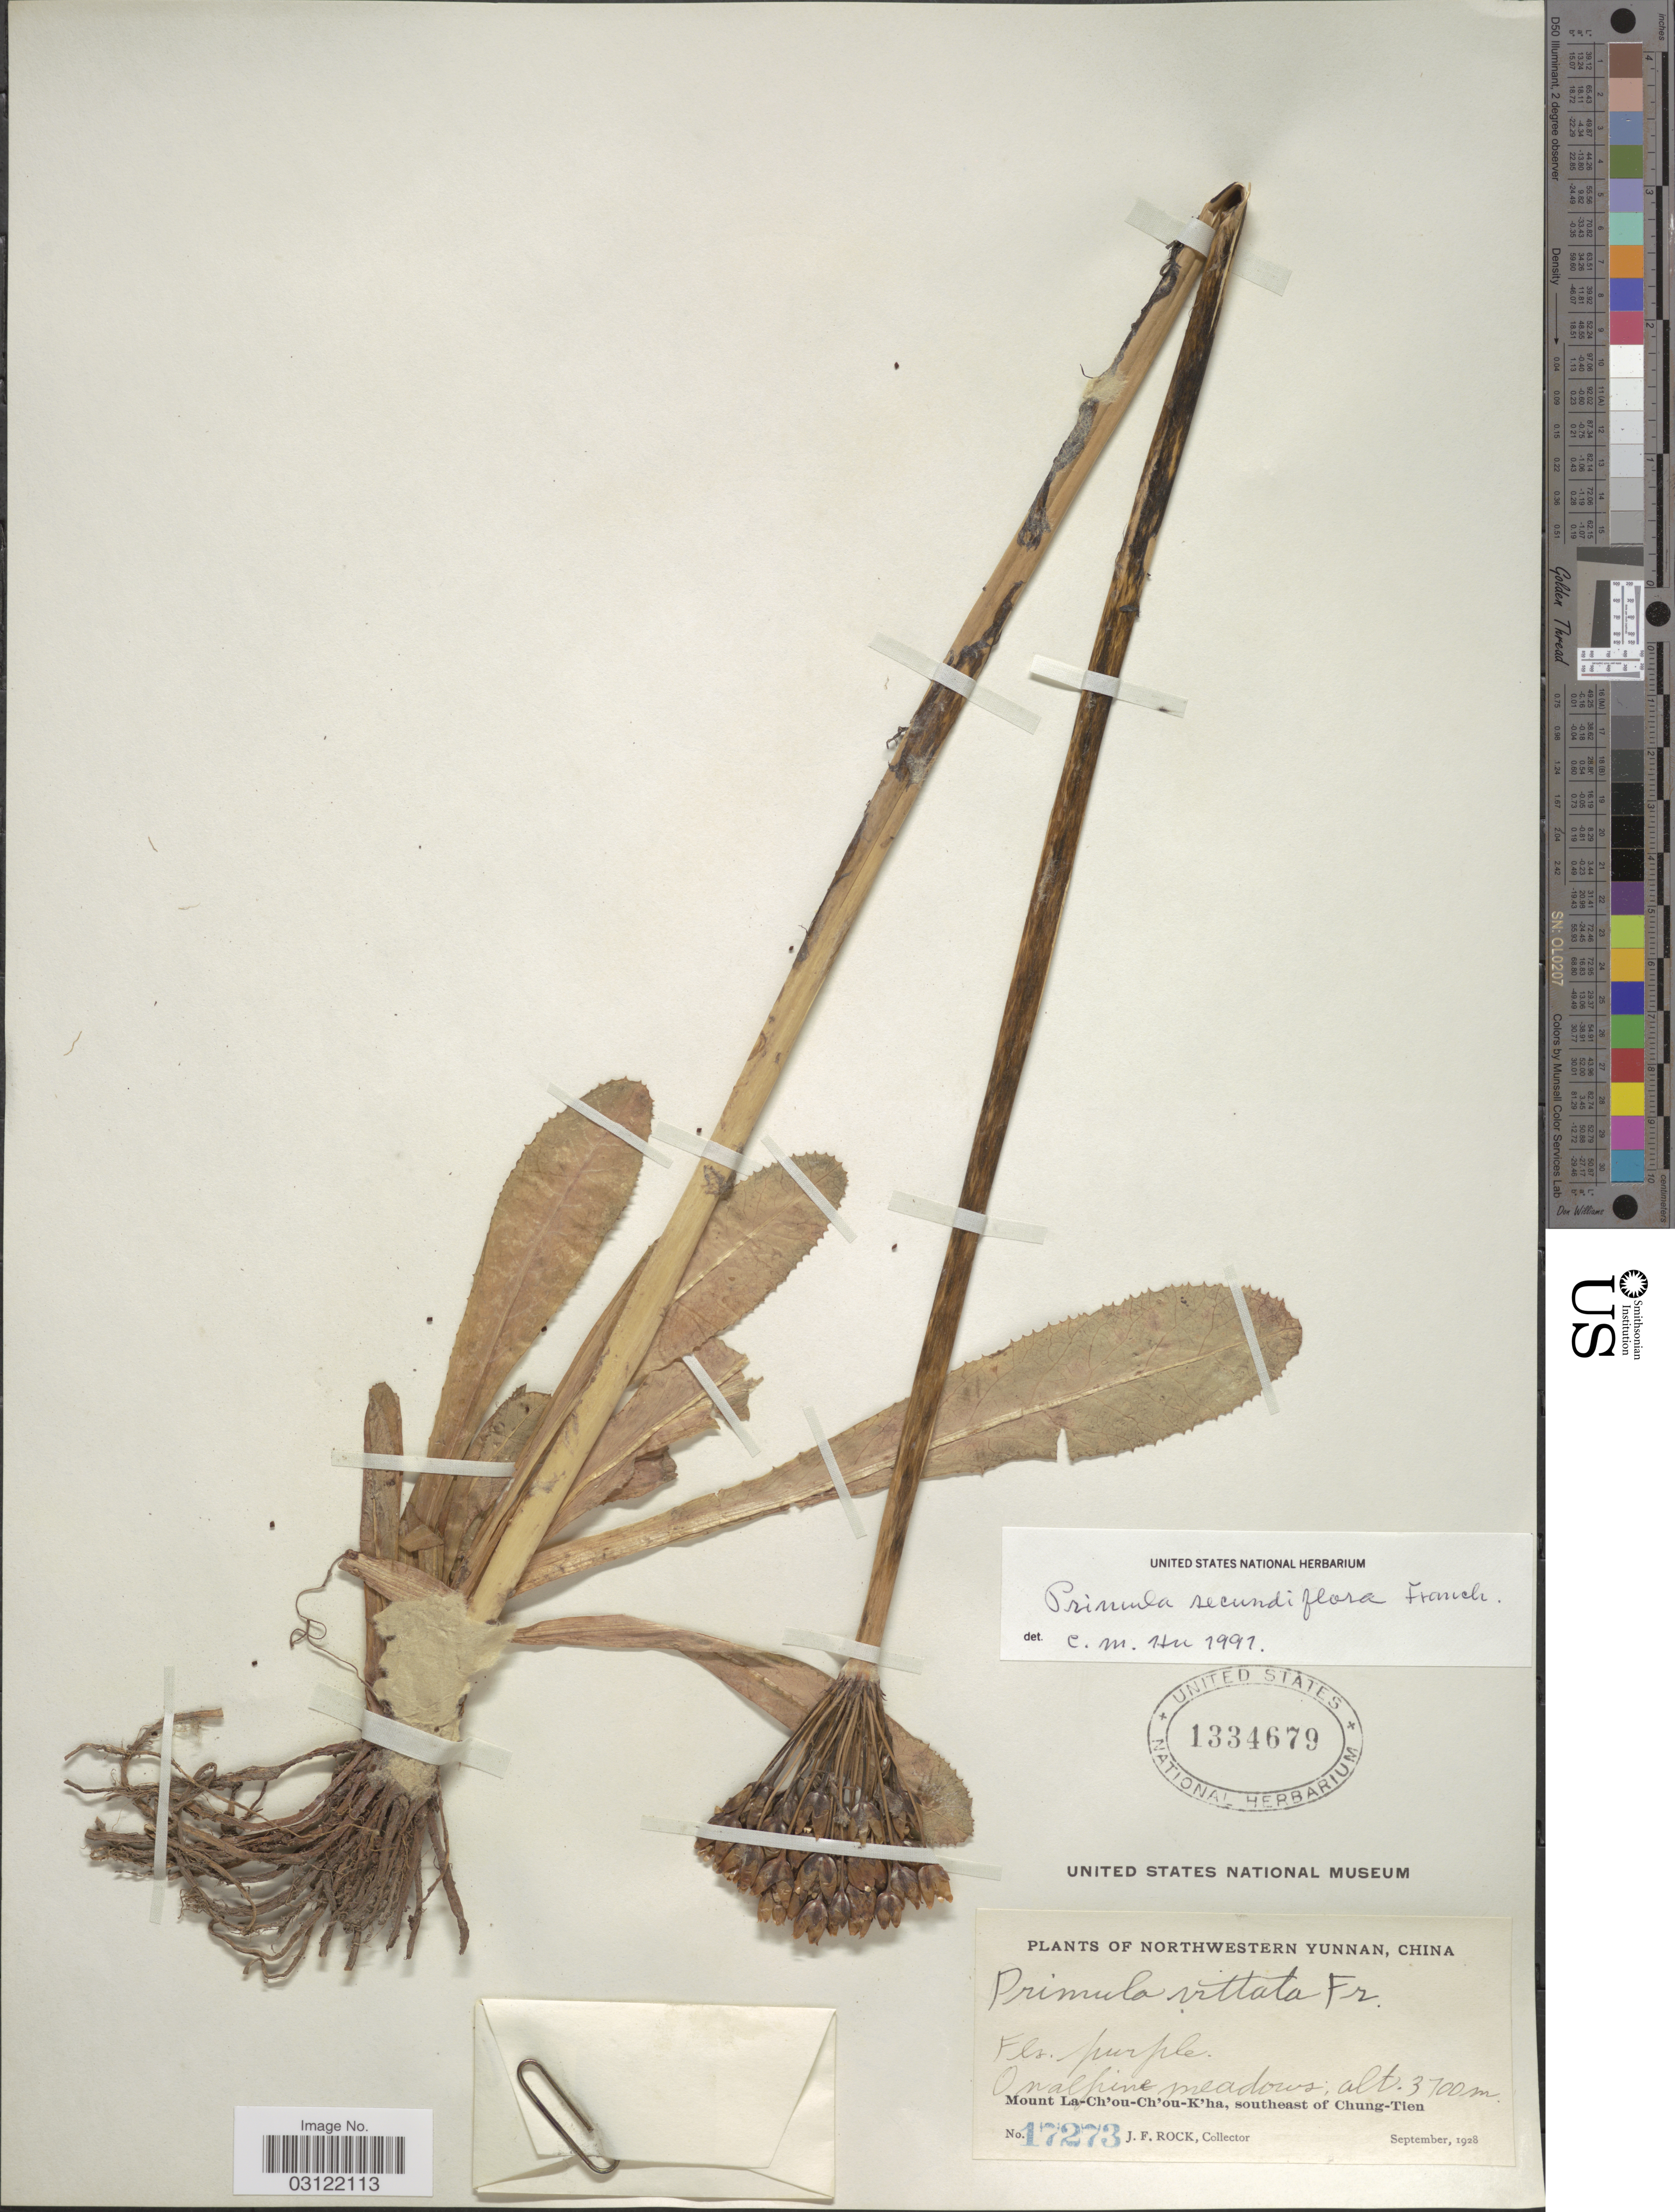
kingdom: Plantae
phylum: Tracheophyta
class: Magnoliopsida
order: Ericales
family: Primulaceae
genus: Primula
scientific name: Primula secundiflora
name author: Franch.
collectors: J. Rock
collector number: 17273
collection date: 1928-09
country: China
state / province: Yunnan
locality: Northwestern Yunnan, Mount La-Ch'ou-Ch'ou-K'ha, southeast of Chung-Tien.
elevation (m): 3700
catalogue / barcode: US 1334679